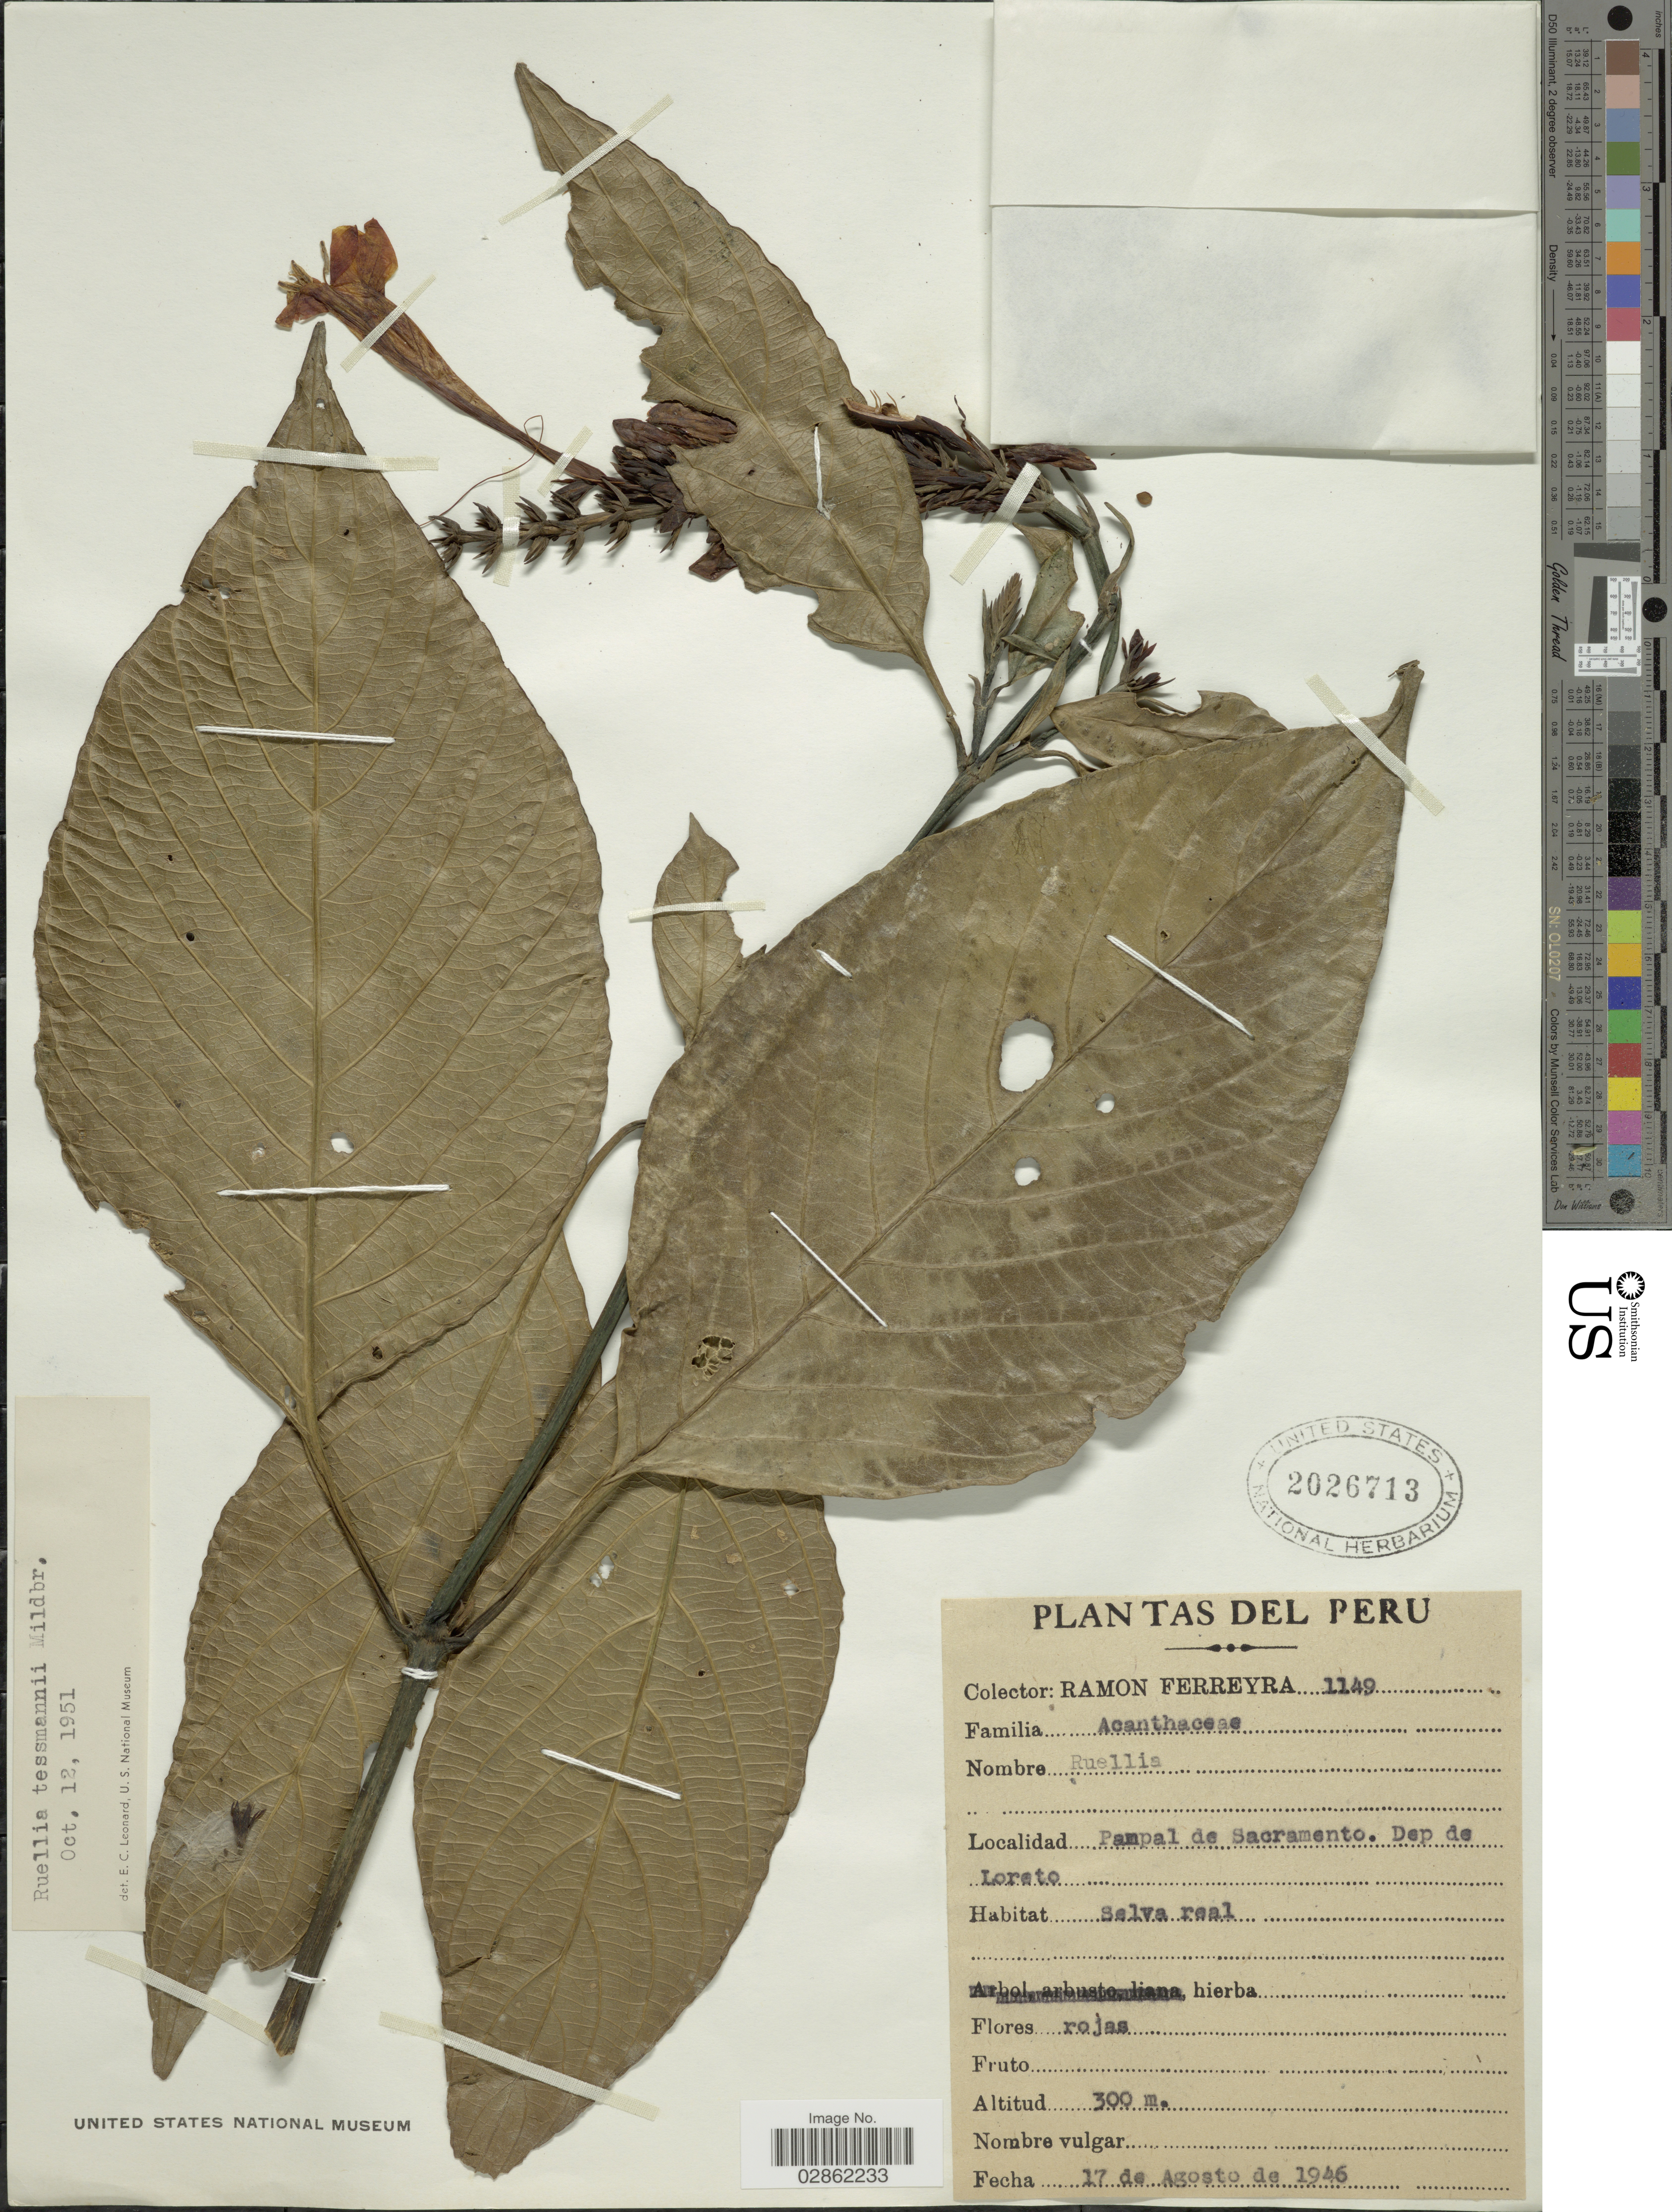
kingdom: Plantae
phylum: Tracheophyta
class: Magnoliopsida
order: Lamiales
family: Acanthaceae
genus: Ruellia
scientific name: Ruellia tessmannii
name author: Mildbr.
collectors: R. A. Ferreyra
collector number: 1149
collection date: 1946-08-17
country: Peru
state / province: Loreto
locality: Pampal de Sacramento, Dep. de Loreto.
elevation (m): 300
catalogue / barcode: US 2026713